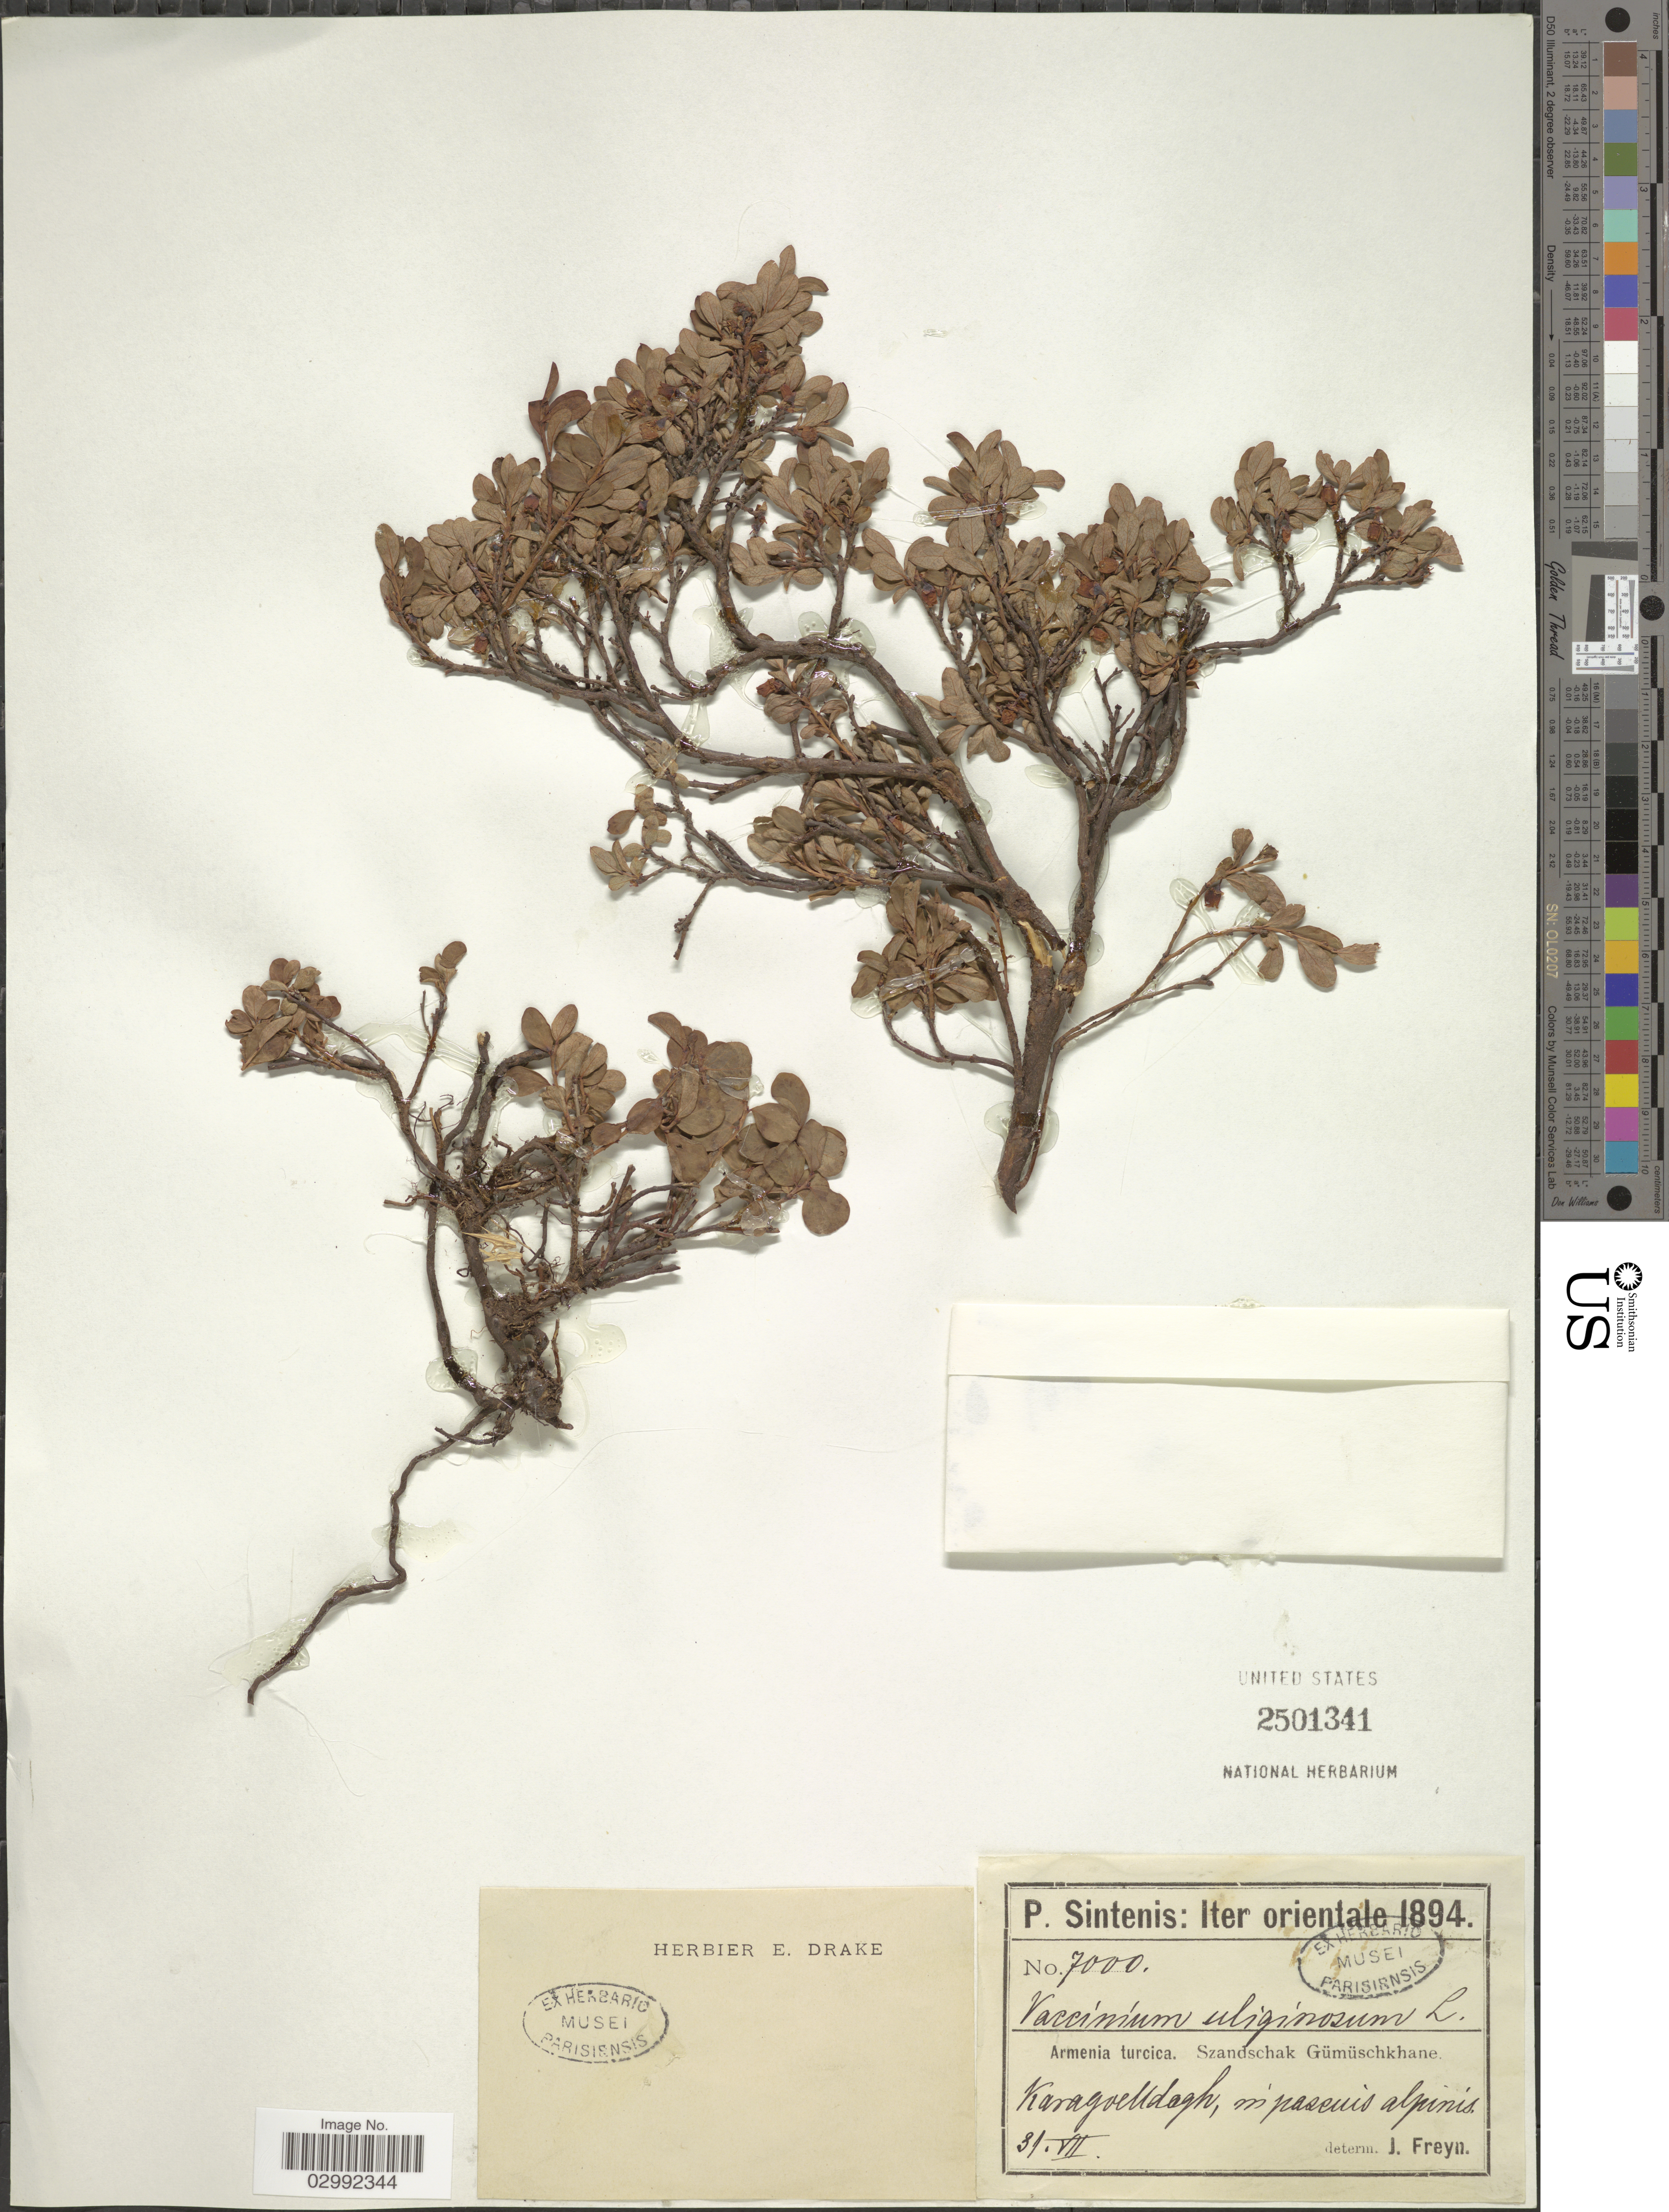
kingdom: Plantae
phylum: Tracheophyta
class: Magnoliopsida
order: Ericales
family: Ericaceae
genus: Vaccinium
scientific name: Vaccinium uliginosum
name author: L.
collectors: P. Sintenis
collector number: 7000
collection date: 1894-07-31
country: Armenia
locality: Armenia turcica. Szandschak Gümüschkhane. Karagvelldagh, in pascuis alpinis. Iter orientale.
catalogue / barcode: US 2501341